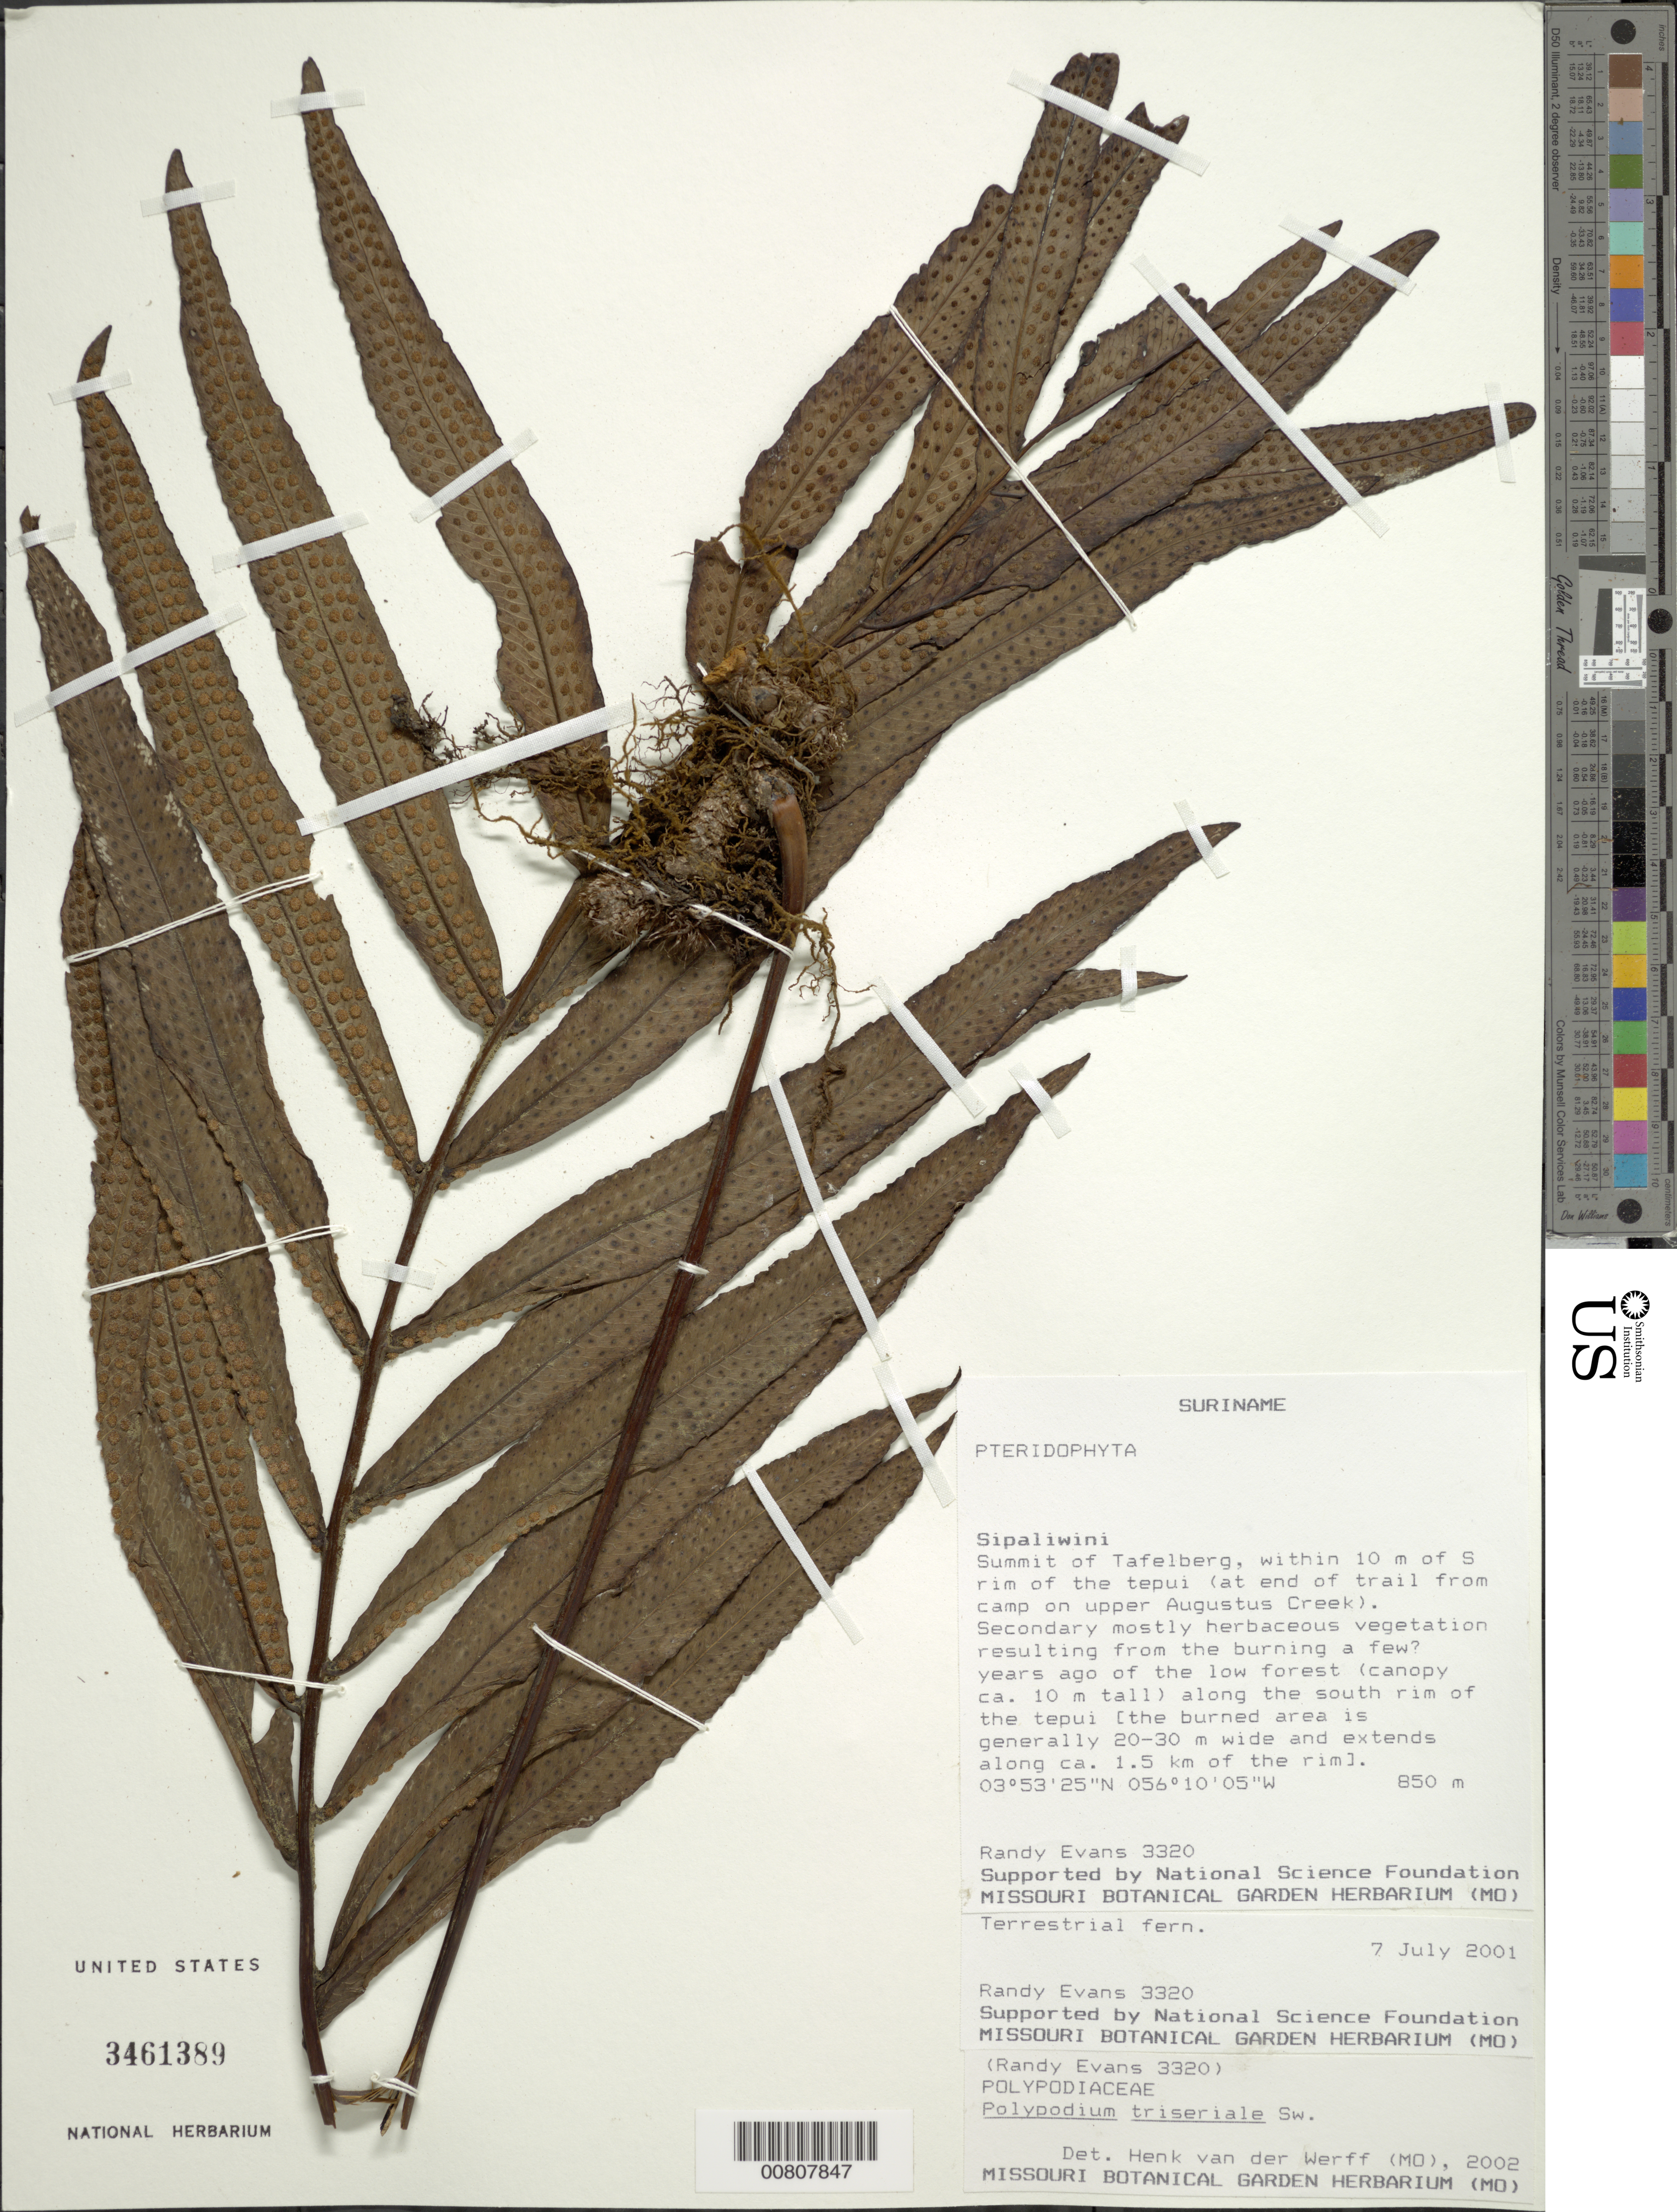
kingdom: Plantae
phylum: Tracheophyta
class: Polypodiopsida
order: Polypodiales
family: Polypodiaceae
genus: Serpocaulon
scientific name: Serpocaulon triseriale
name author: (Sw.) A.R. Sm.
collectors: R. Evans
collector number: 3320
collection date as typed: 7-Jul-01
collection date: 2001-07-07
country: Suriname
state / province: Sipaliwini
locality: Tafelberg (Table Mountain), summit, within 10 m of S rim of the tepuí (at end of trail from camp on upper Augustus Creek)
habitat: Secondary mostly herbaceous vegetation resulting from the burning a few years ago of the low forest (canopy ca. 10m tall) along south rim of tepui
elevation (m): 850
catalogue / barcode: US 3461389